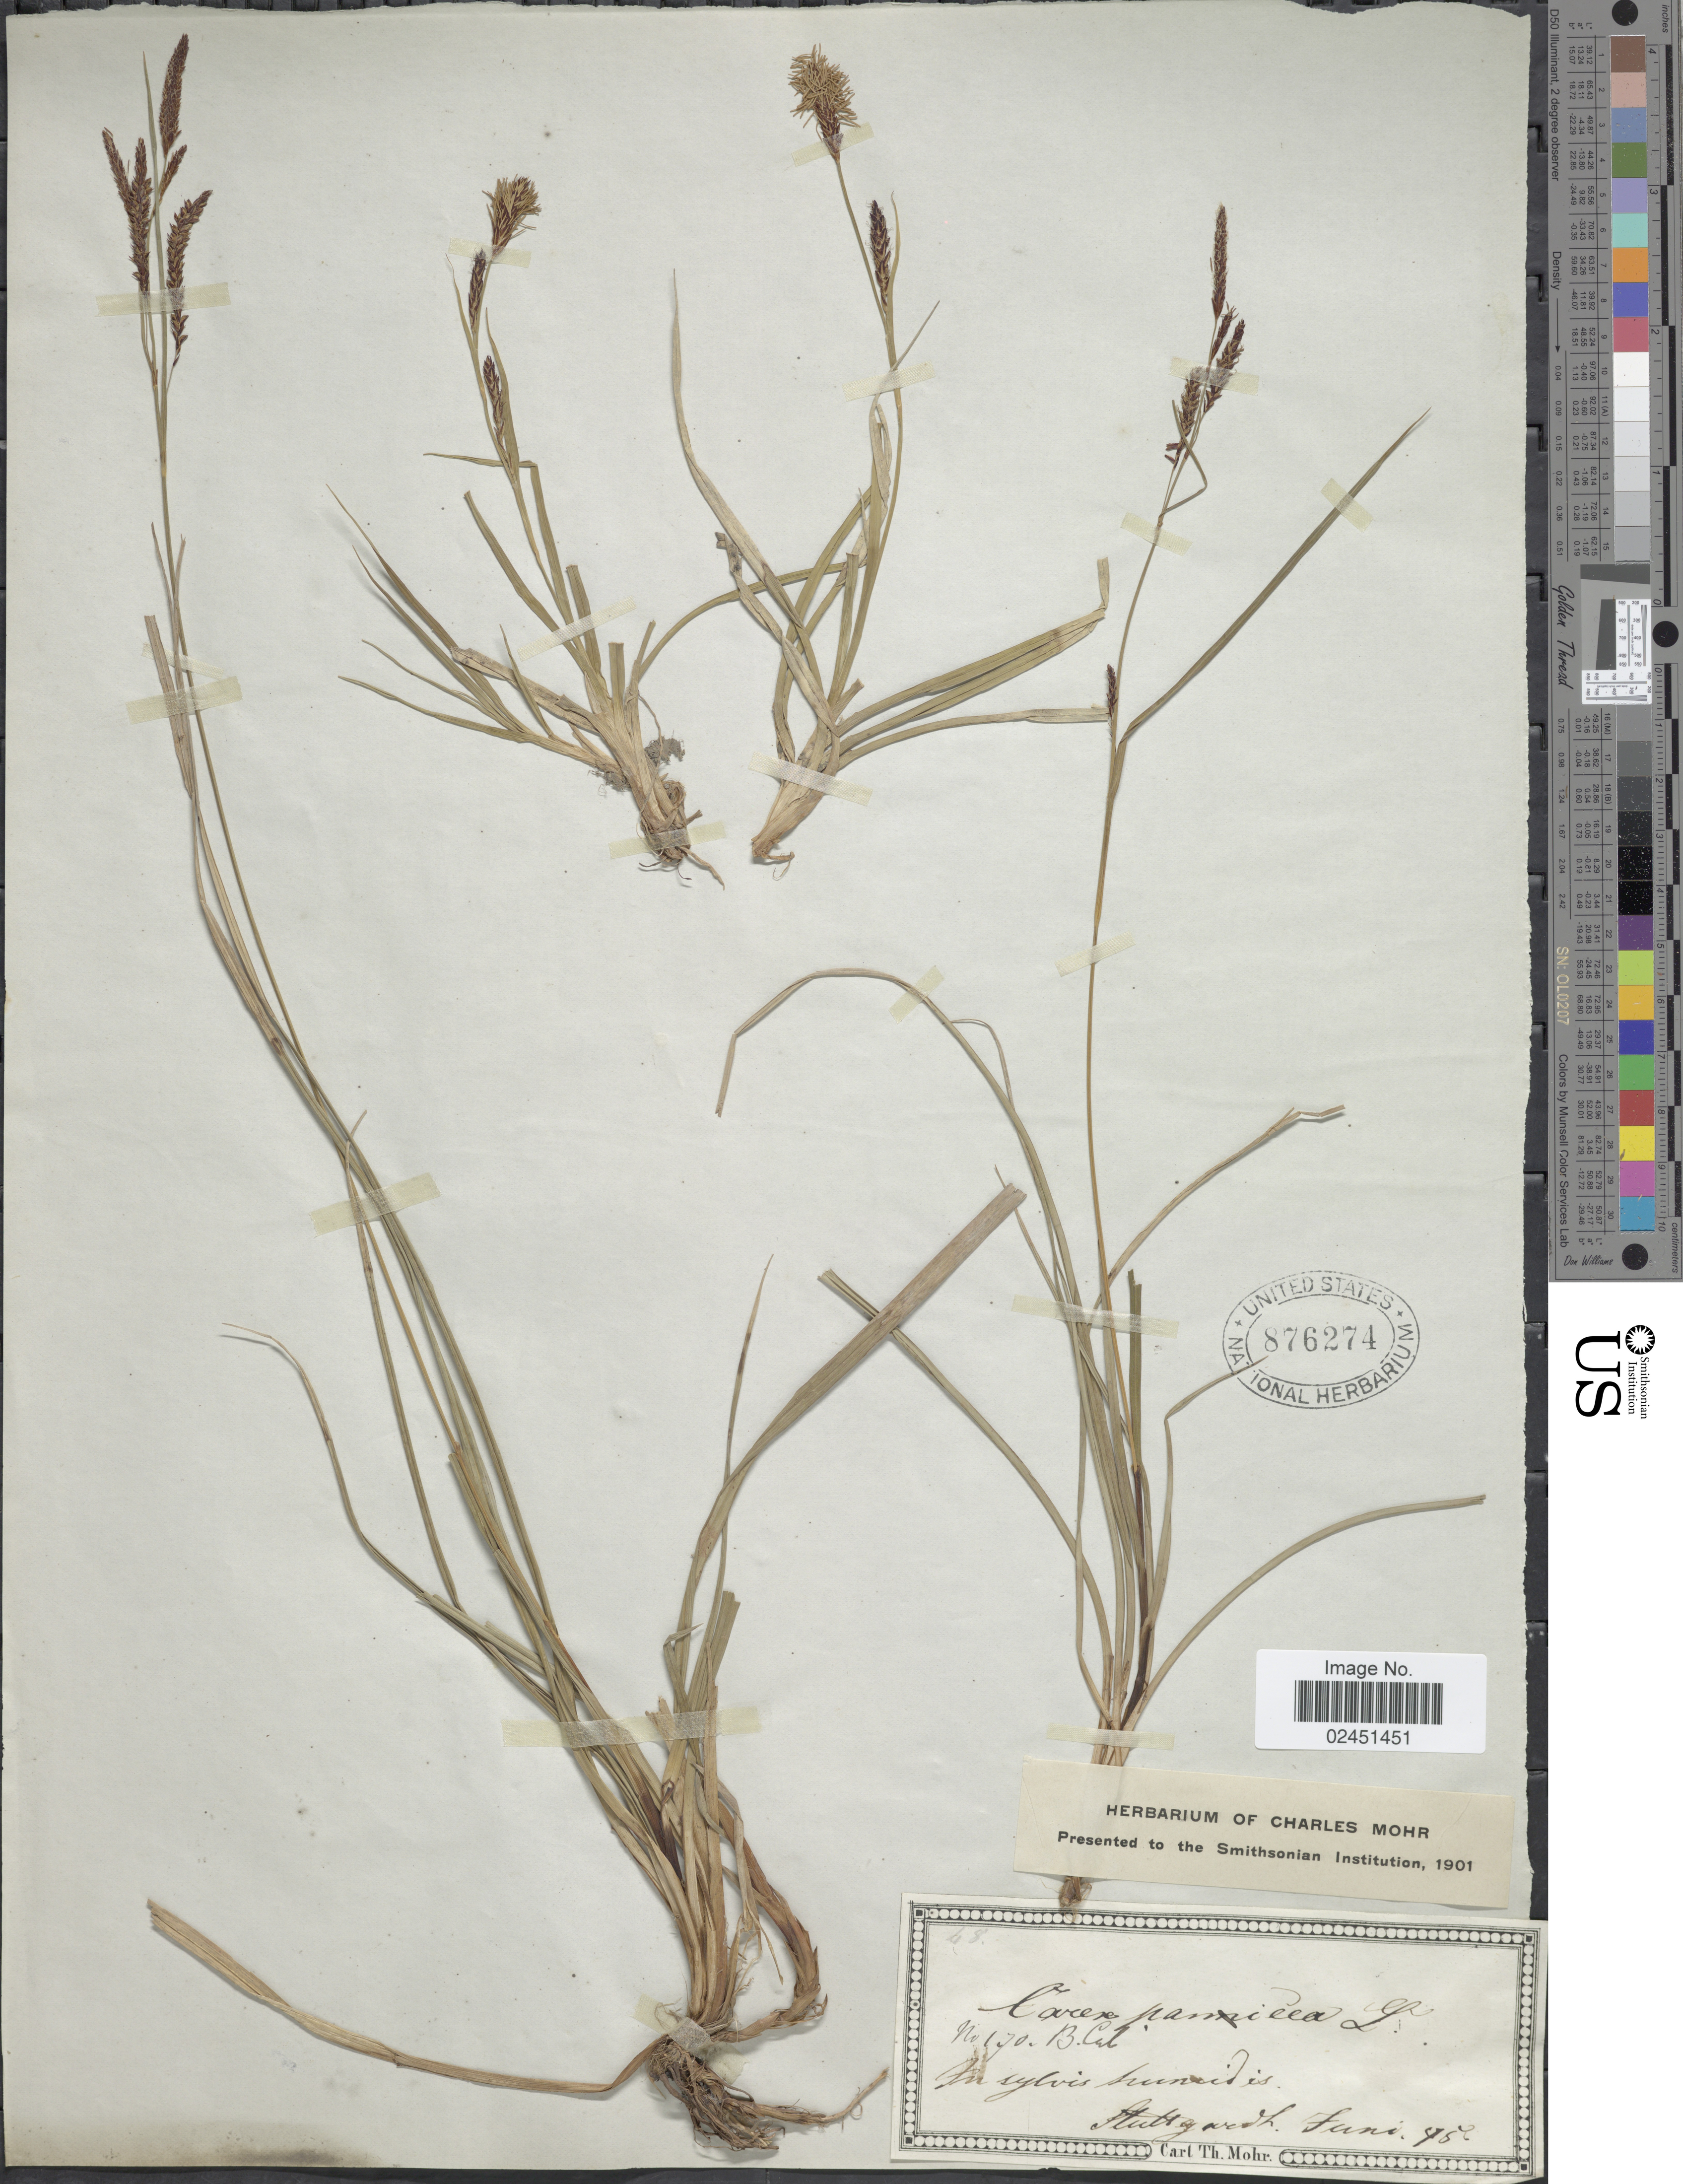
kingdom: Plantae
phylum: Tracheophyta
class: Liliopsida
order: Poales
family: Cyperaceae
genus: Carex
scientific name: Carex panicea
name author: L.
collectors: C. T. Mohr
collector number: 170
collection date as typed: Transcribed d/m/y: /6/95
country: Germany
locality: Stuttgardt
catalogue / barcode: US 876274